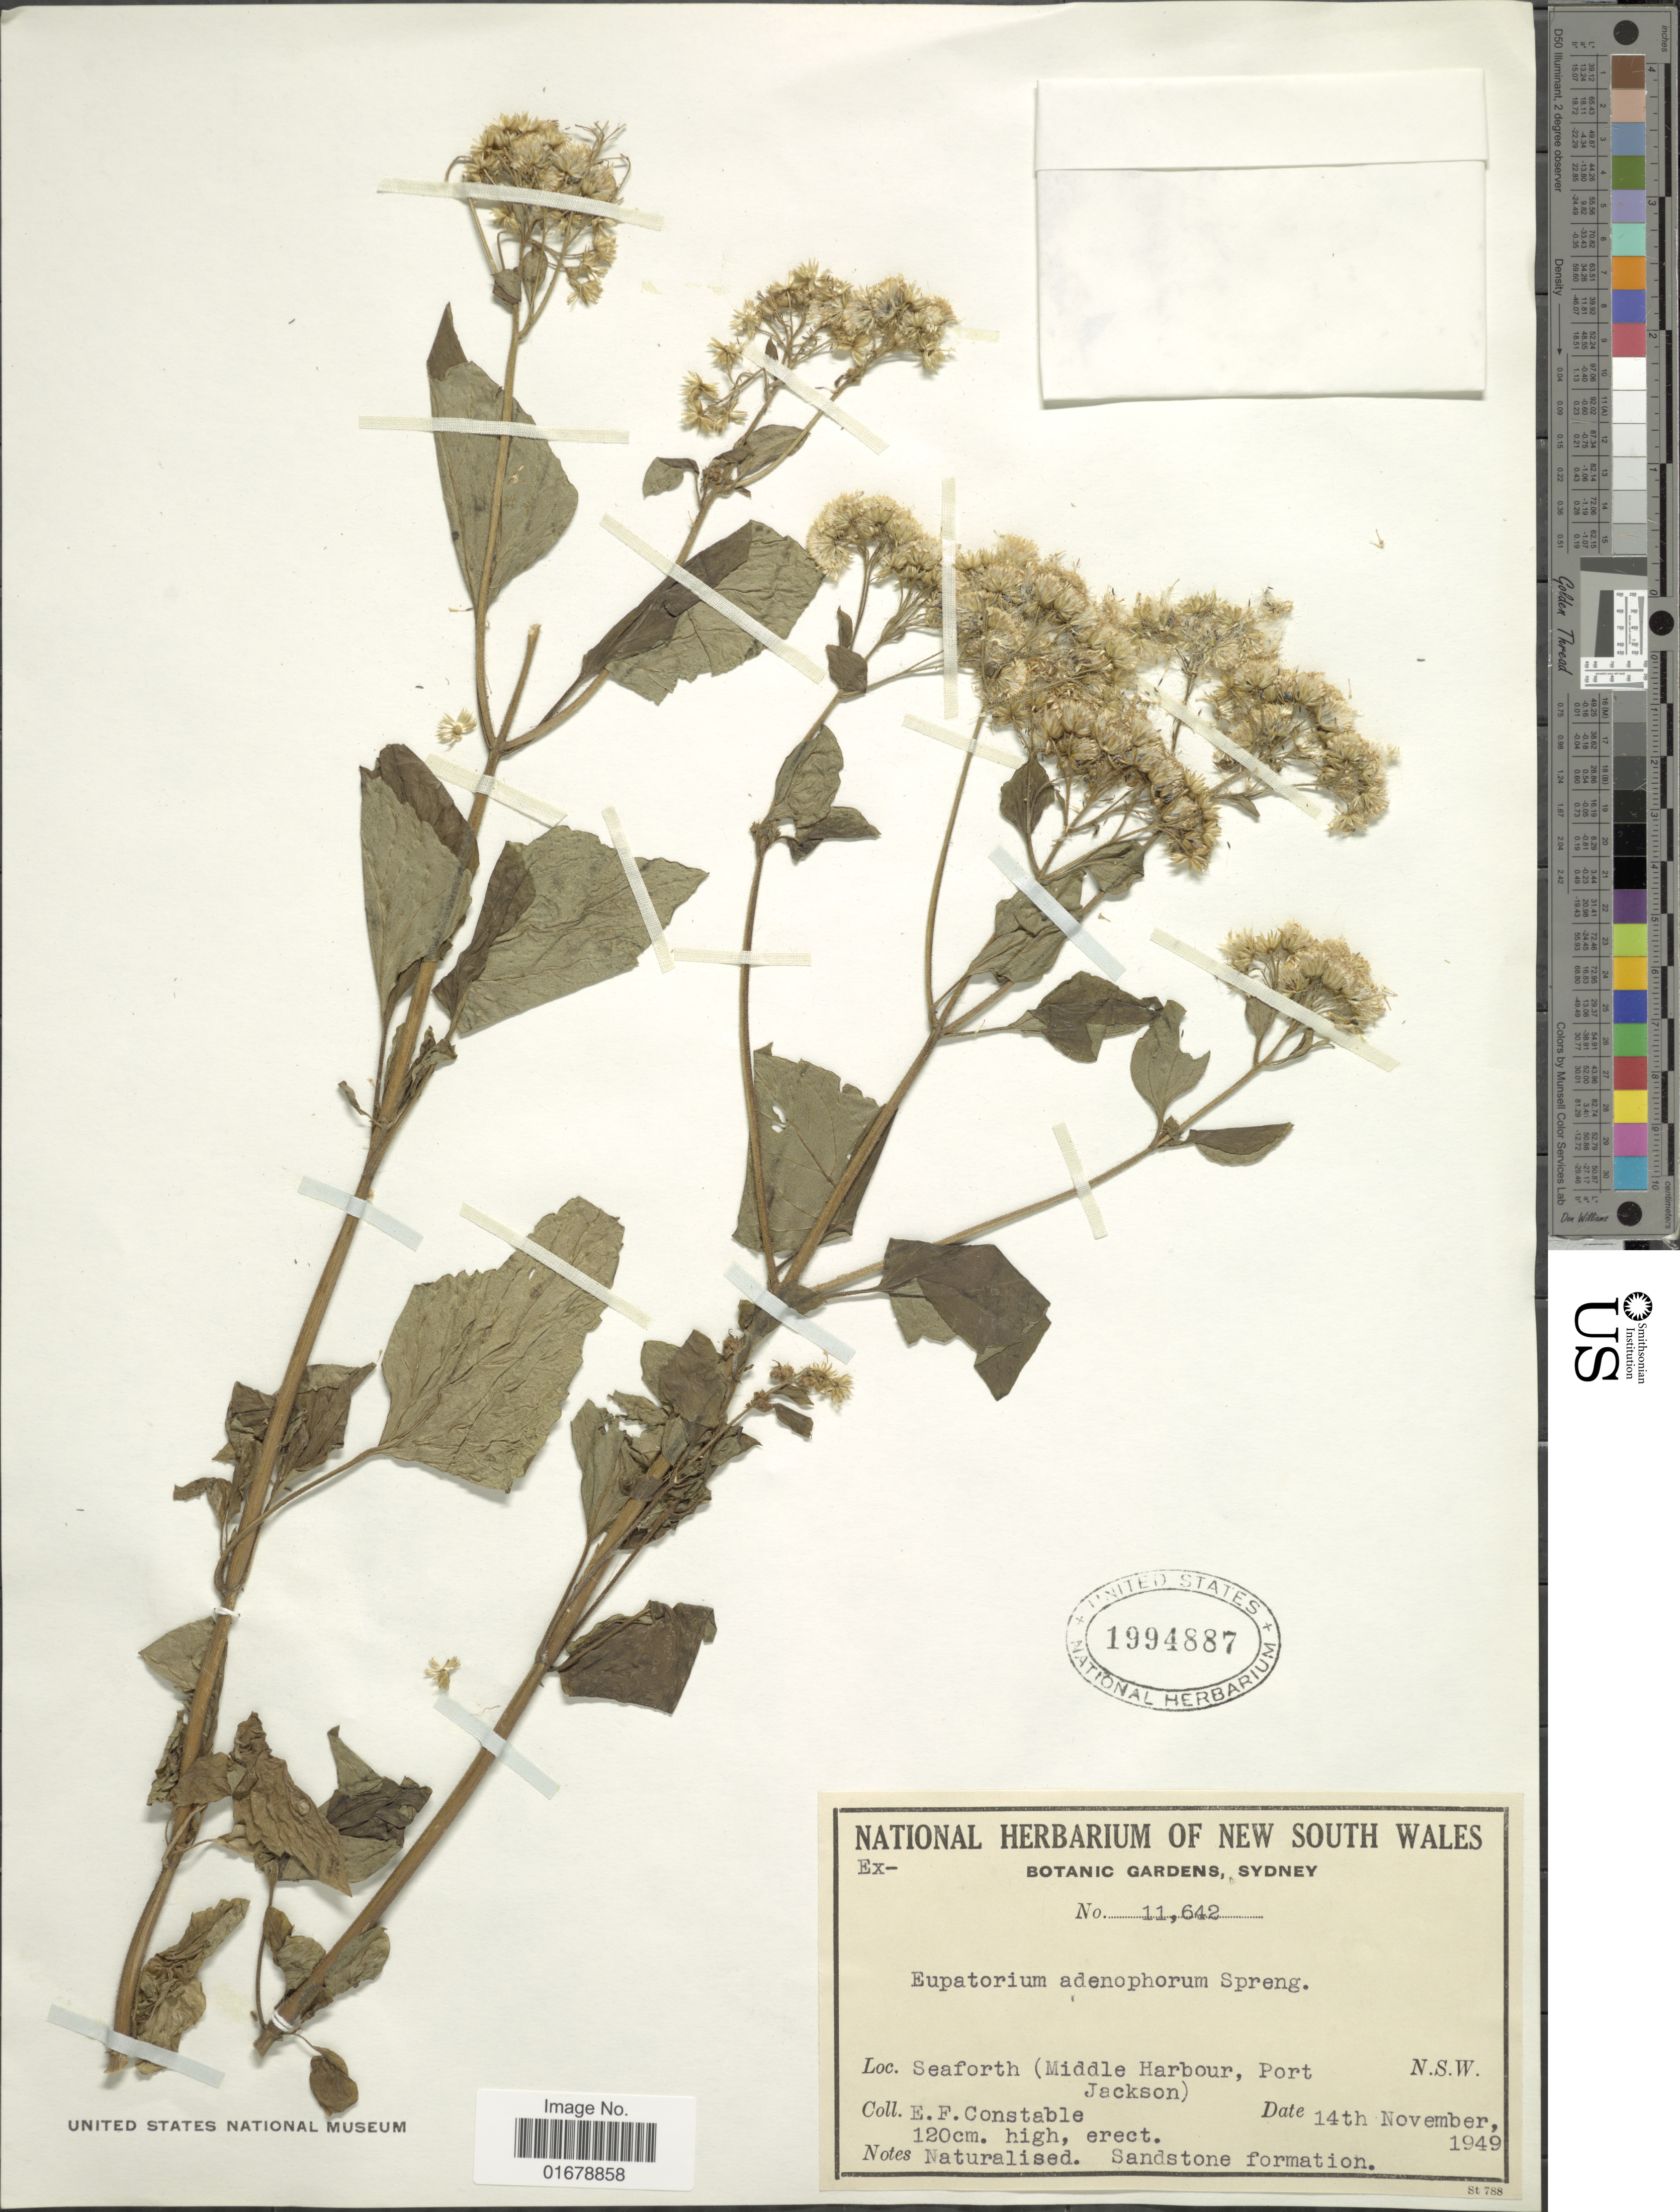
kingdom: Plantae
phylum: Tracheophyta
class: Magnoliopsida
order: Asterales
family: Asteraceae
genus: Ageratina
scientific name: Ageratina adenophora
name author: (Spreng.) R.M. King & H. Rob.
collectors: E. F. Constable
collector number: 11642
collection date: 1949-11-14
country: Australia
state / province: New South Wales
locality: Seaforth (Middle Harbour, port Jackson) NSW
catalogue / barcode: US 1994887